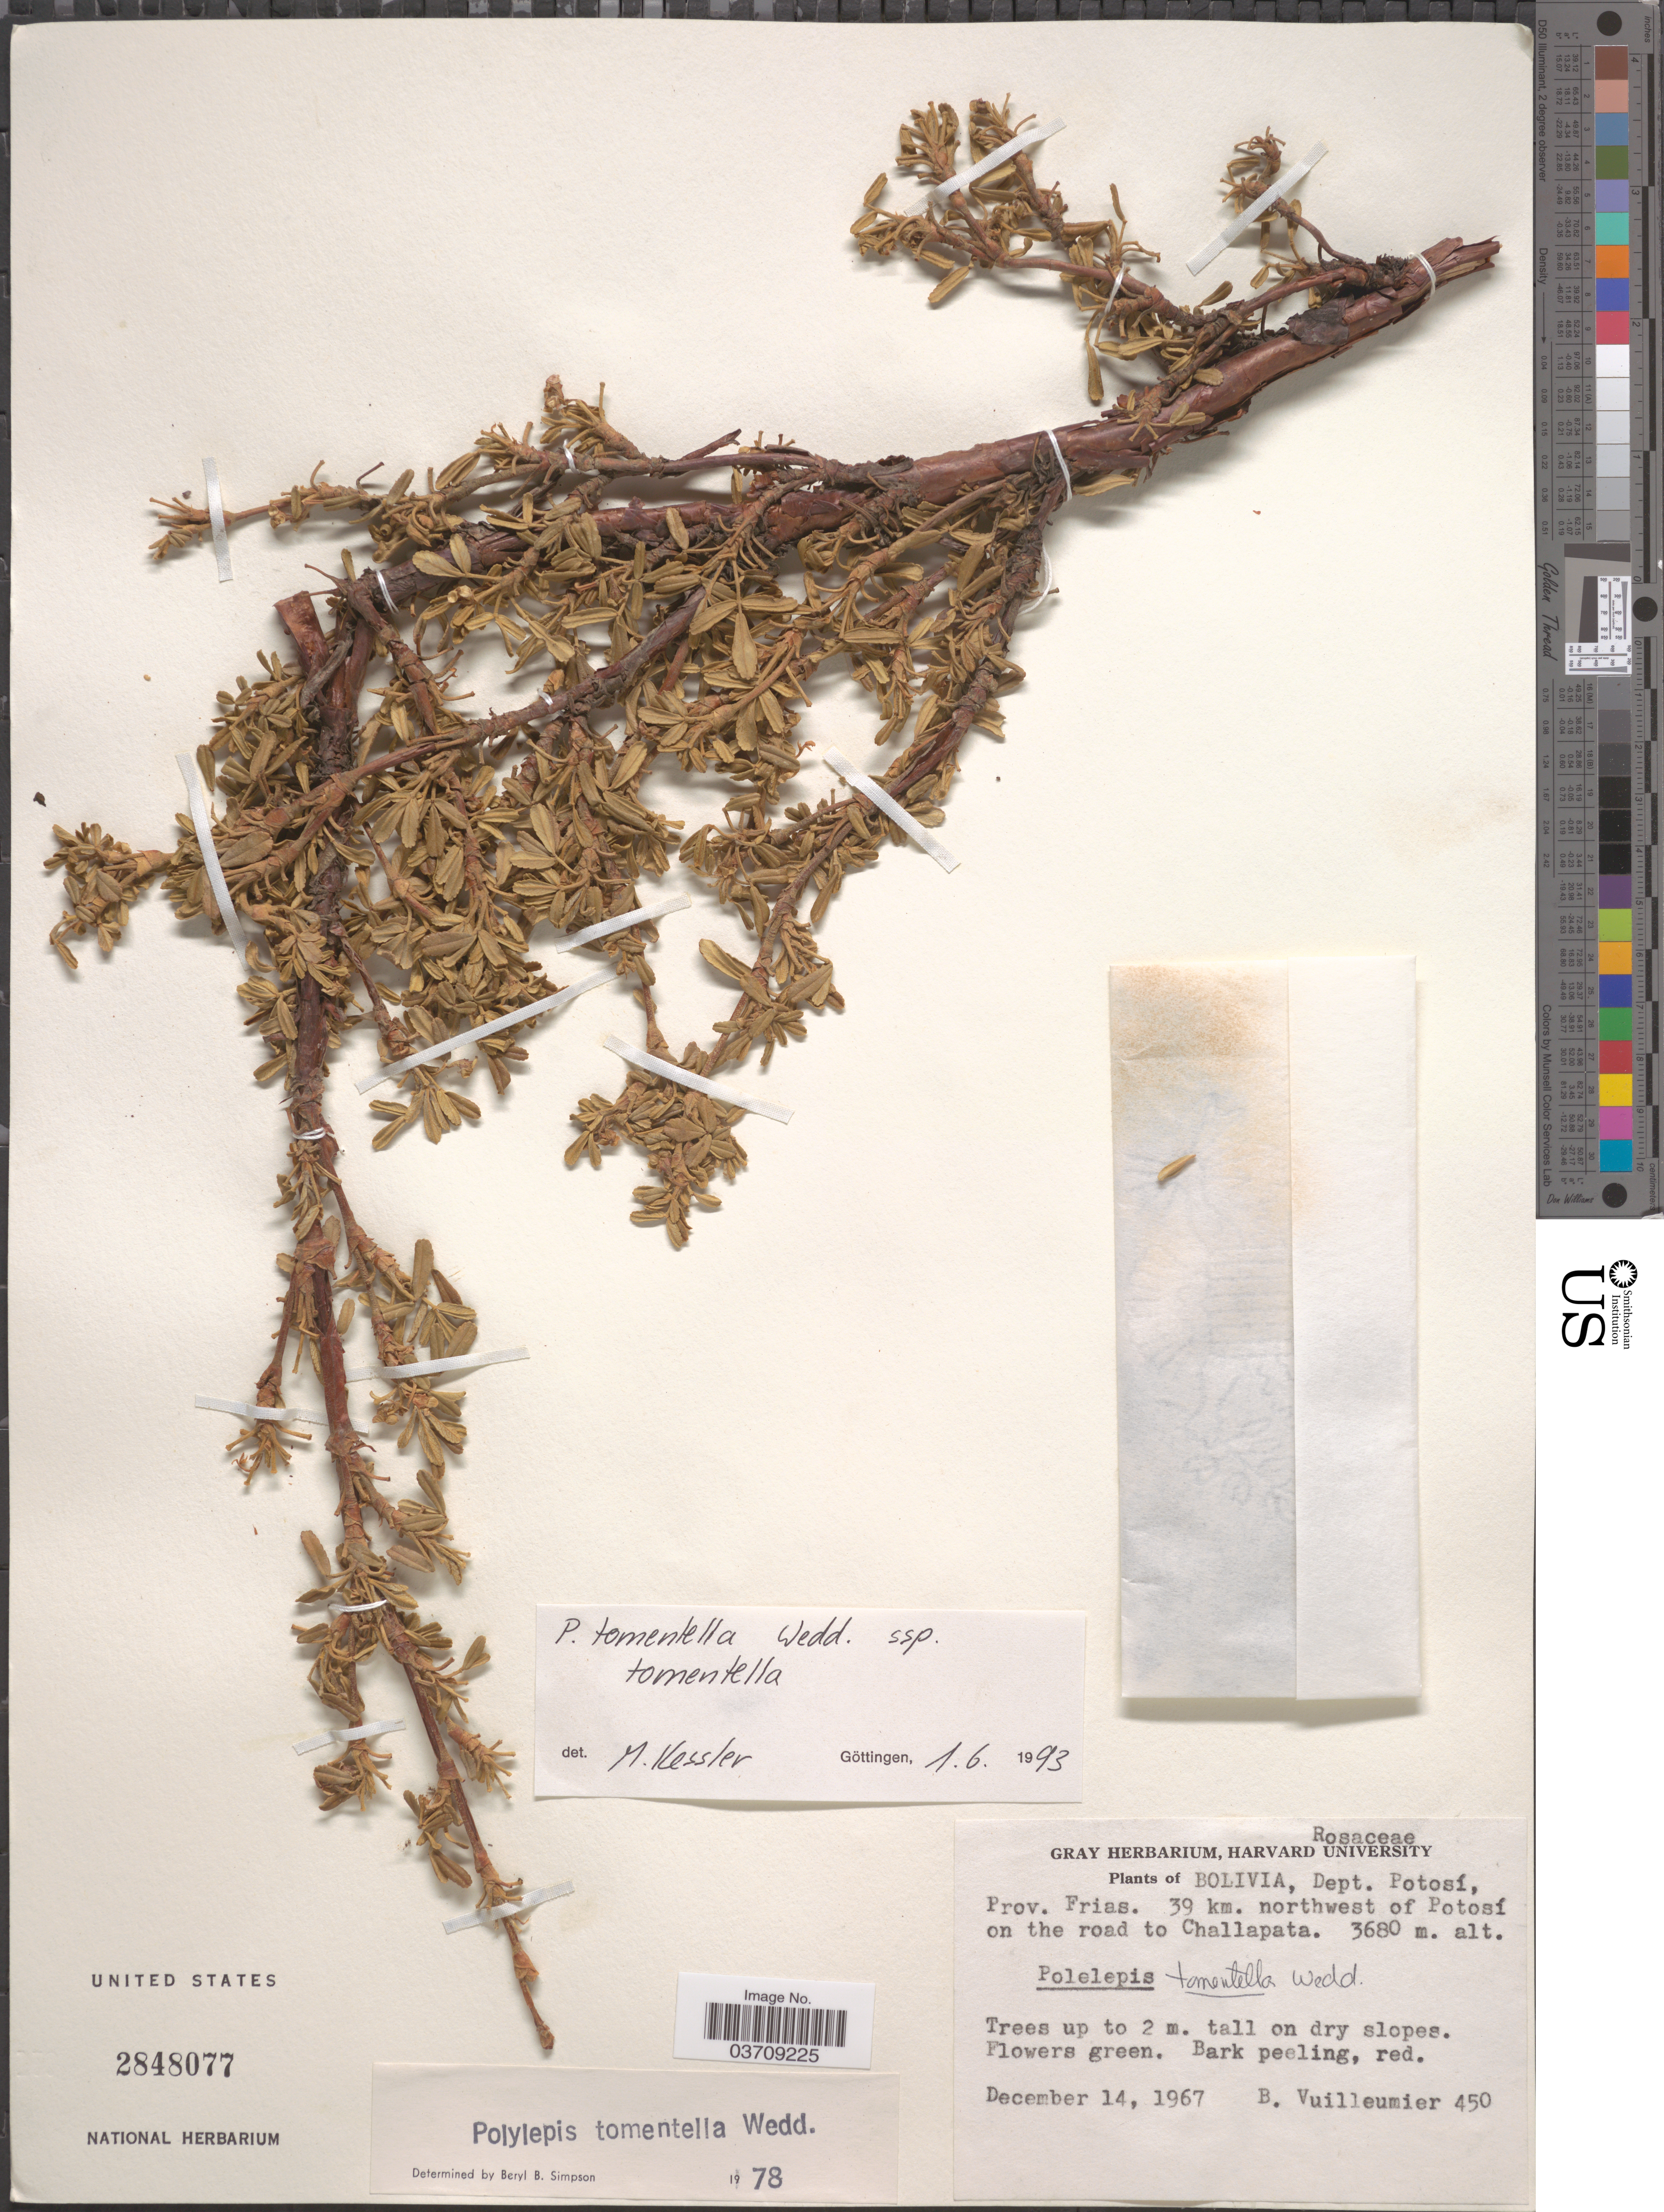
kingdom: Plantae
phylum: Tracheophyta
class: Magnoliopsida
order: Rosales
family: Rosaceae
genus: Polylepis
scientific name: Polylepis tomentella subsp. tomentella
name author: Wedd.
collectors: B. Vuilleumier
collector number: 450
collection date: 1967-12-14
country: Bolivia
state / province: Potosi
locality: Dept, Potosí, Prov. Frias. 39 km. northwest of Potosí on the road to Challapata.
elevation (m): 3680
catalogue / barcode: US 2848077